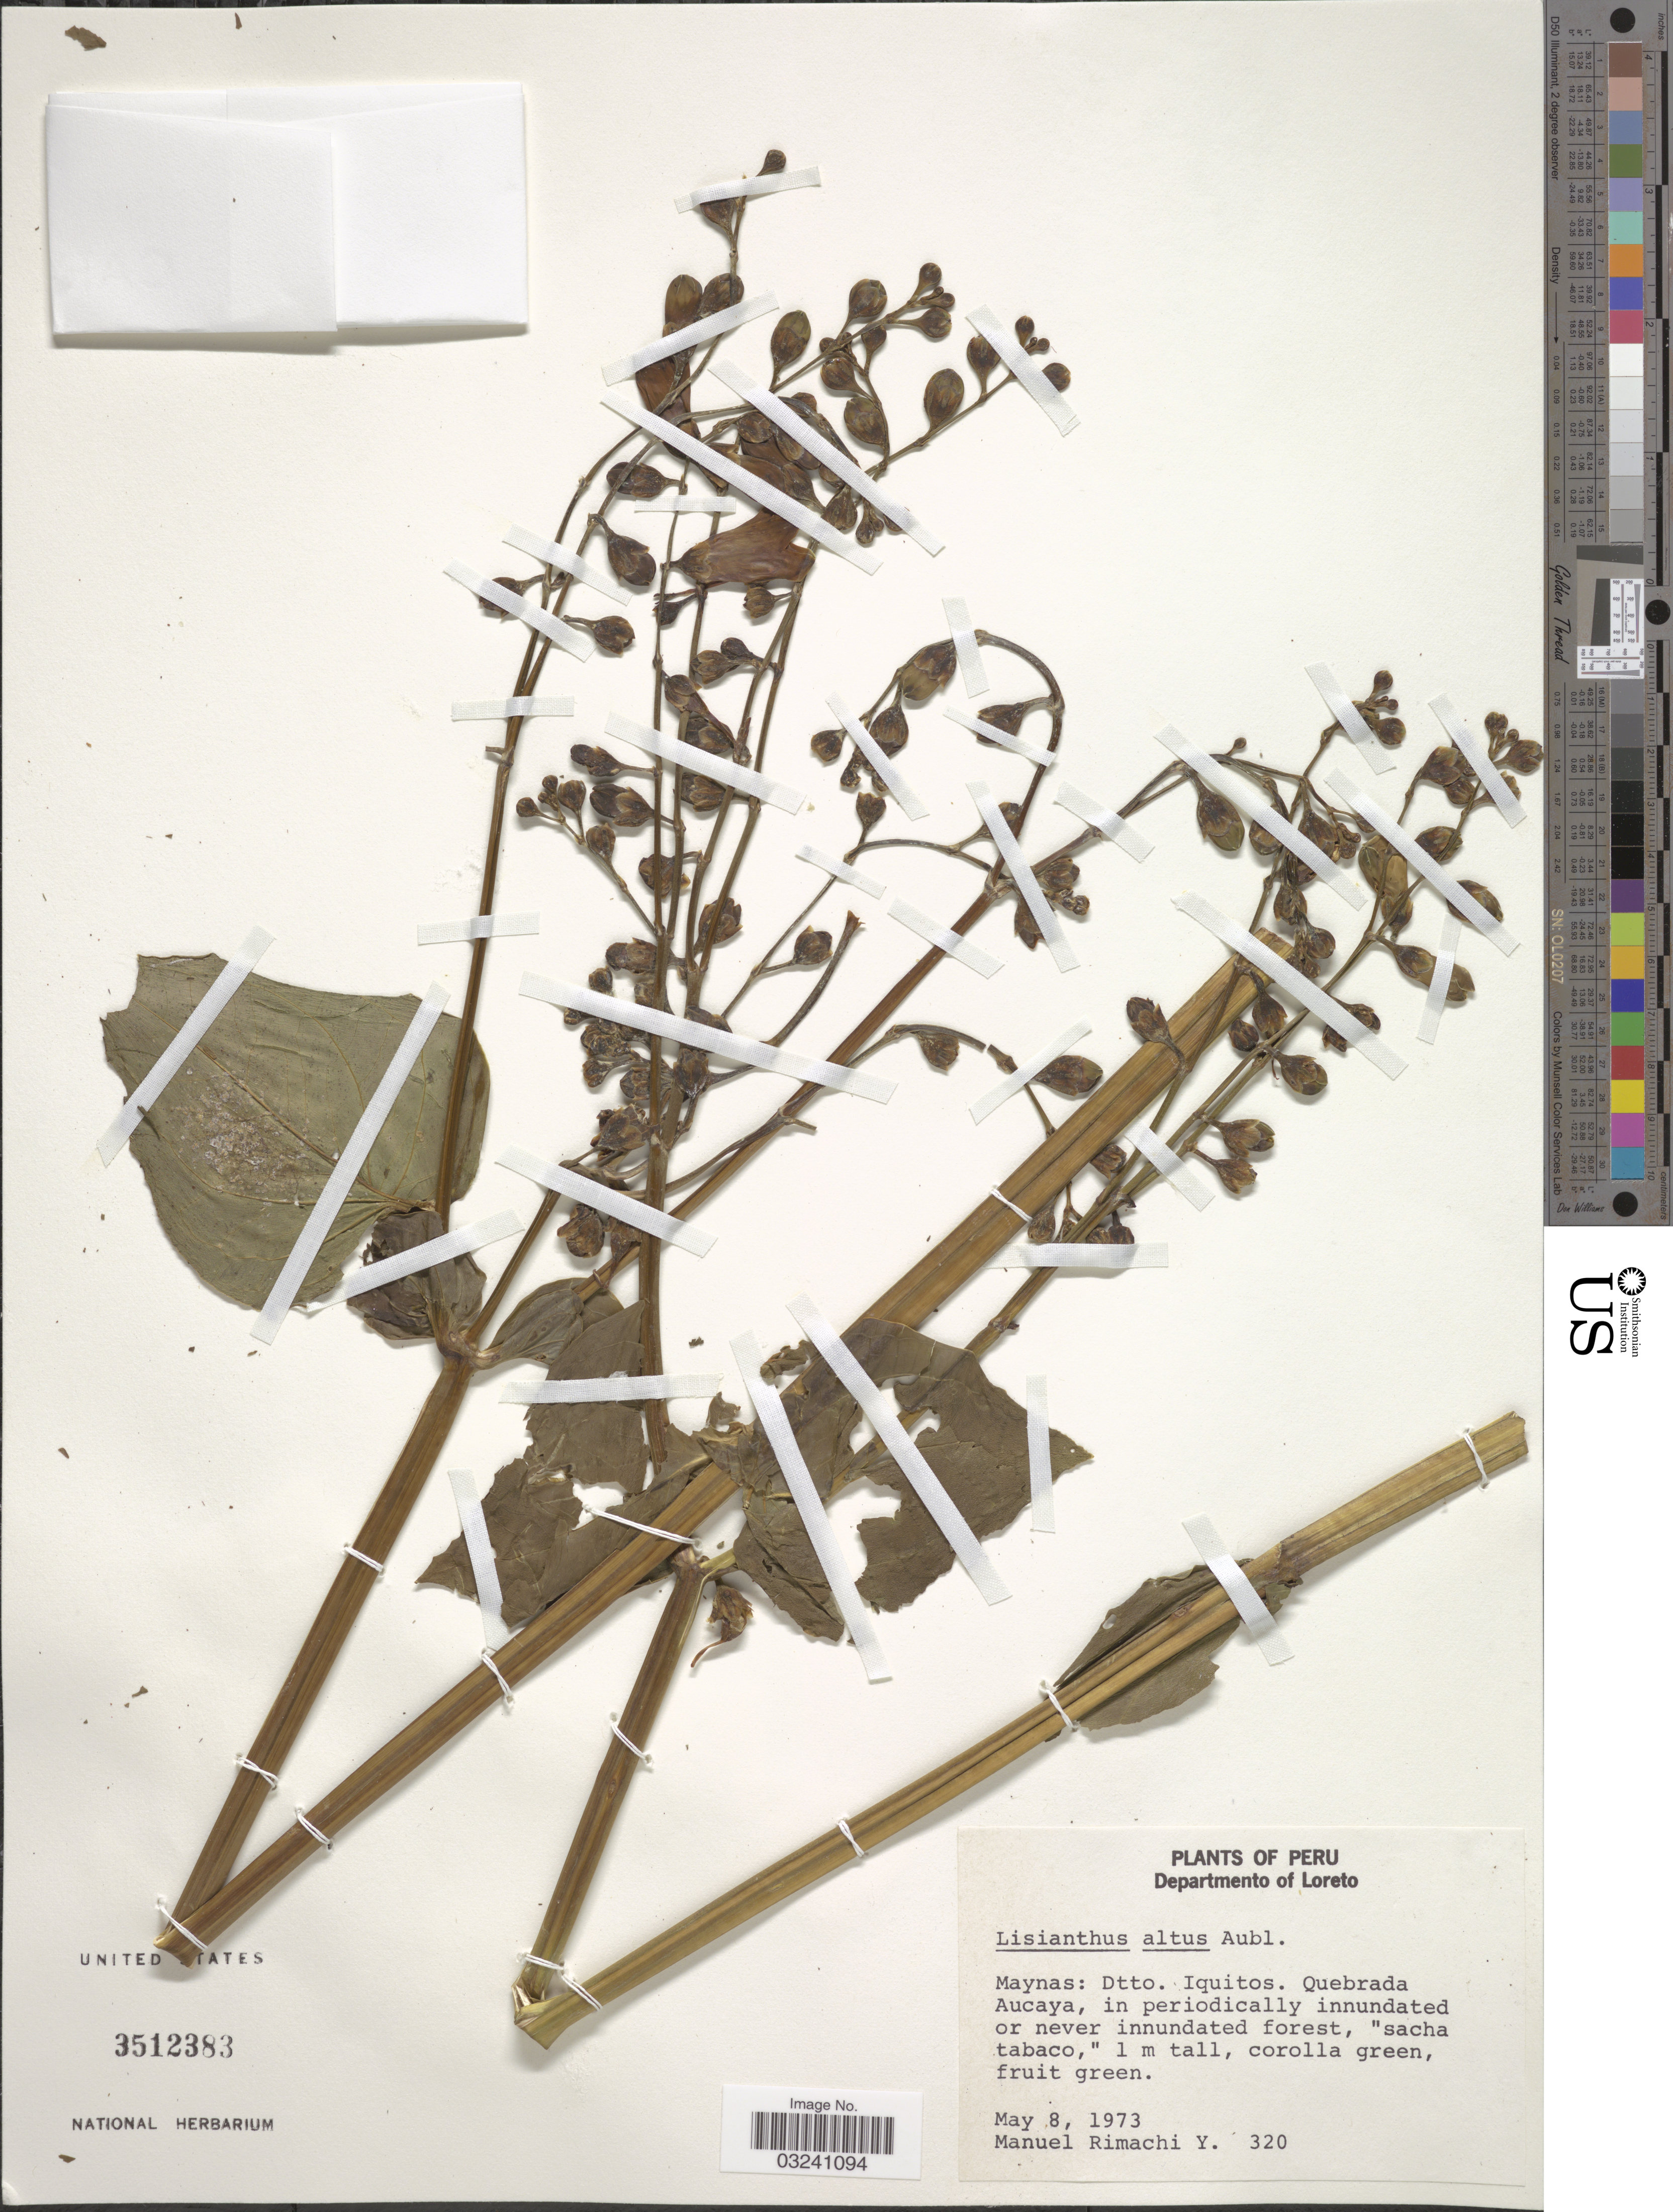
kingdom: Plantae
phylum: Tracheophyta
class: Magnoliopsida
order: Gentianales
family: Gentianaceae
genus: Chelonanthus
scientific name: Chelonanthus acutangulus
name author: (Ruiz & Pav.) Gilg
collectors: M. Rimachi Y.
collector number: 320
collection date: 1973-05-08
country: Peru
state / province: Loreto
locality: Departmento of Loreto. Maynas: Dtto. Iquitos. Quebrada Aucaya.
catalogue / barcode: US 3512383